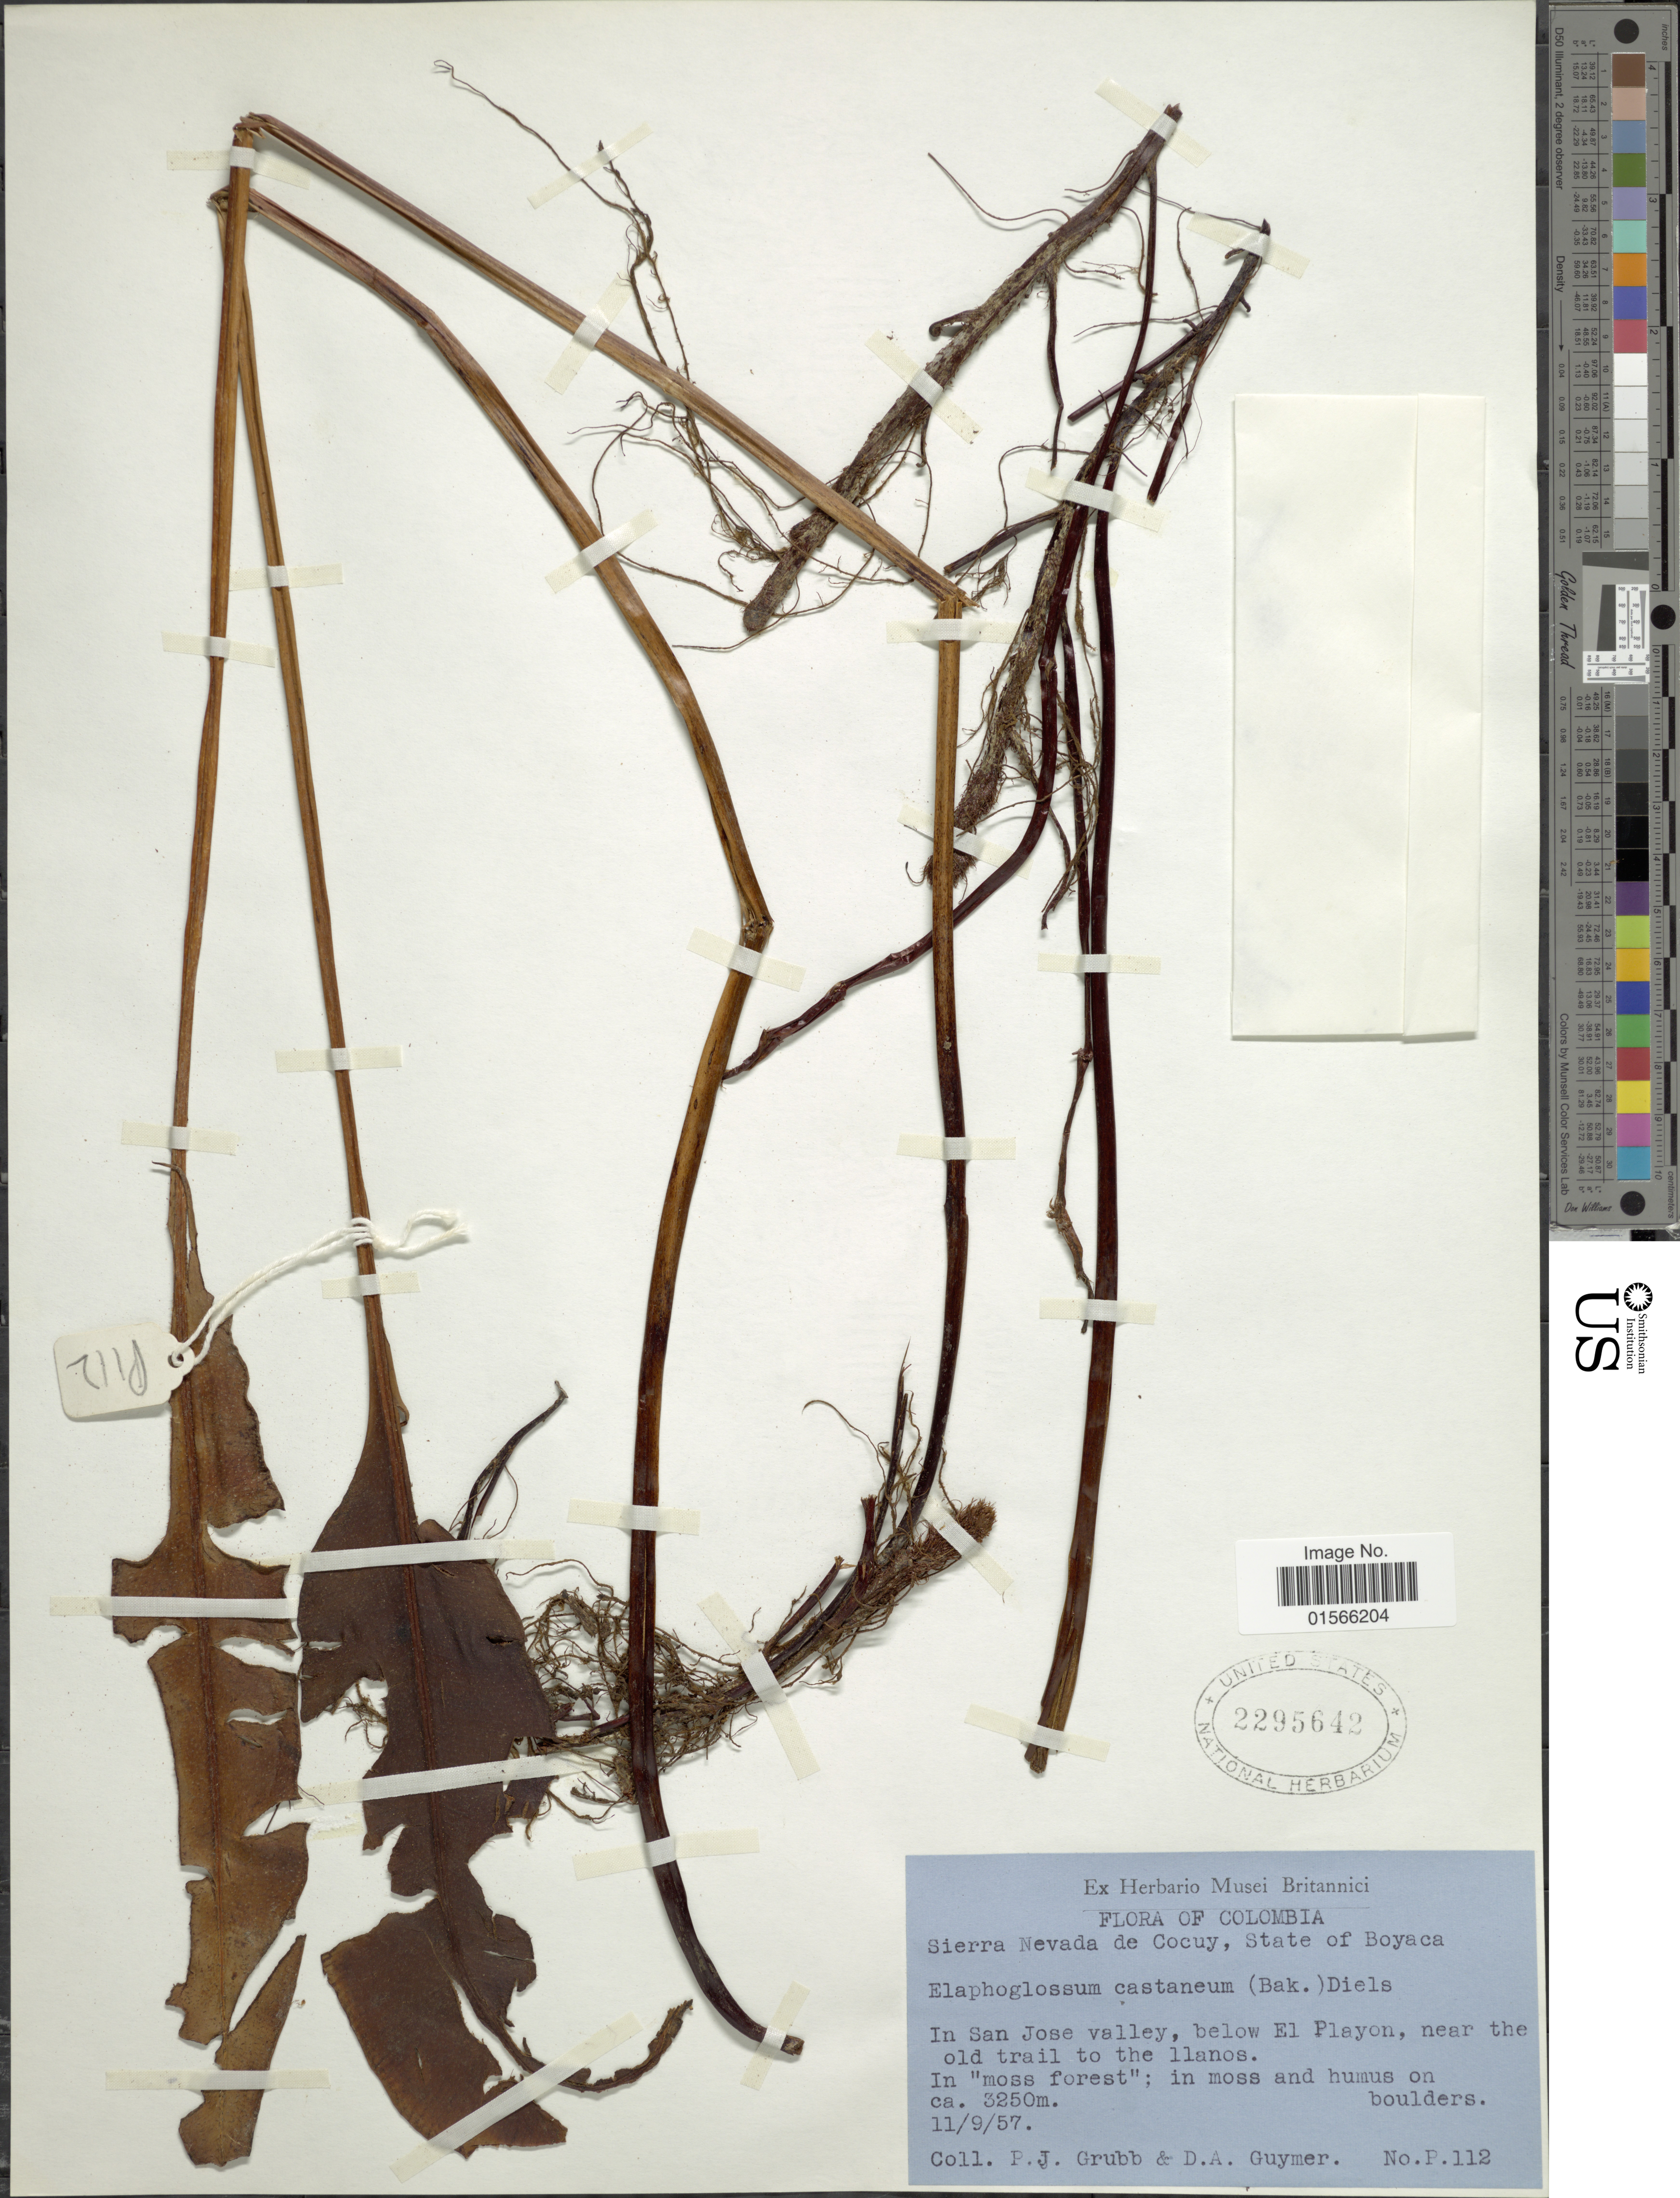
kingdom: Plantae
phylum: Tracheophyta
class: Polypodiopsida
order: Polypodiales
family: Dryopteridaceae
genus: Elaphoglossum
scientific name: Elaphoglossum castaneum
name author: (Baker) Diels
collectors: P. J. Grubb & D. Guymer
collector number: P.112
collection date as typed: Transcribed d/m/y: 11/9/57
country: Colombia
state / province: Boyacá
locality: Sierra Nevada de Cocuy, In San Jose valley, below El Playon, near the old trail to the llanos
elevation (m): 3250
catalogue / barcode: US 2295642